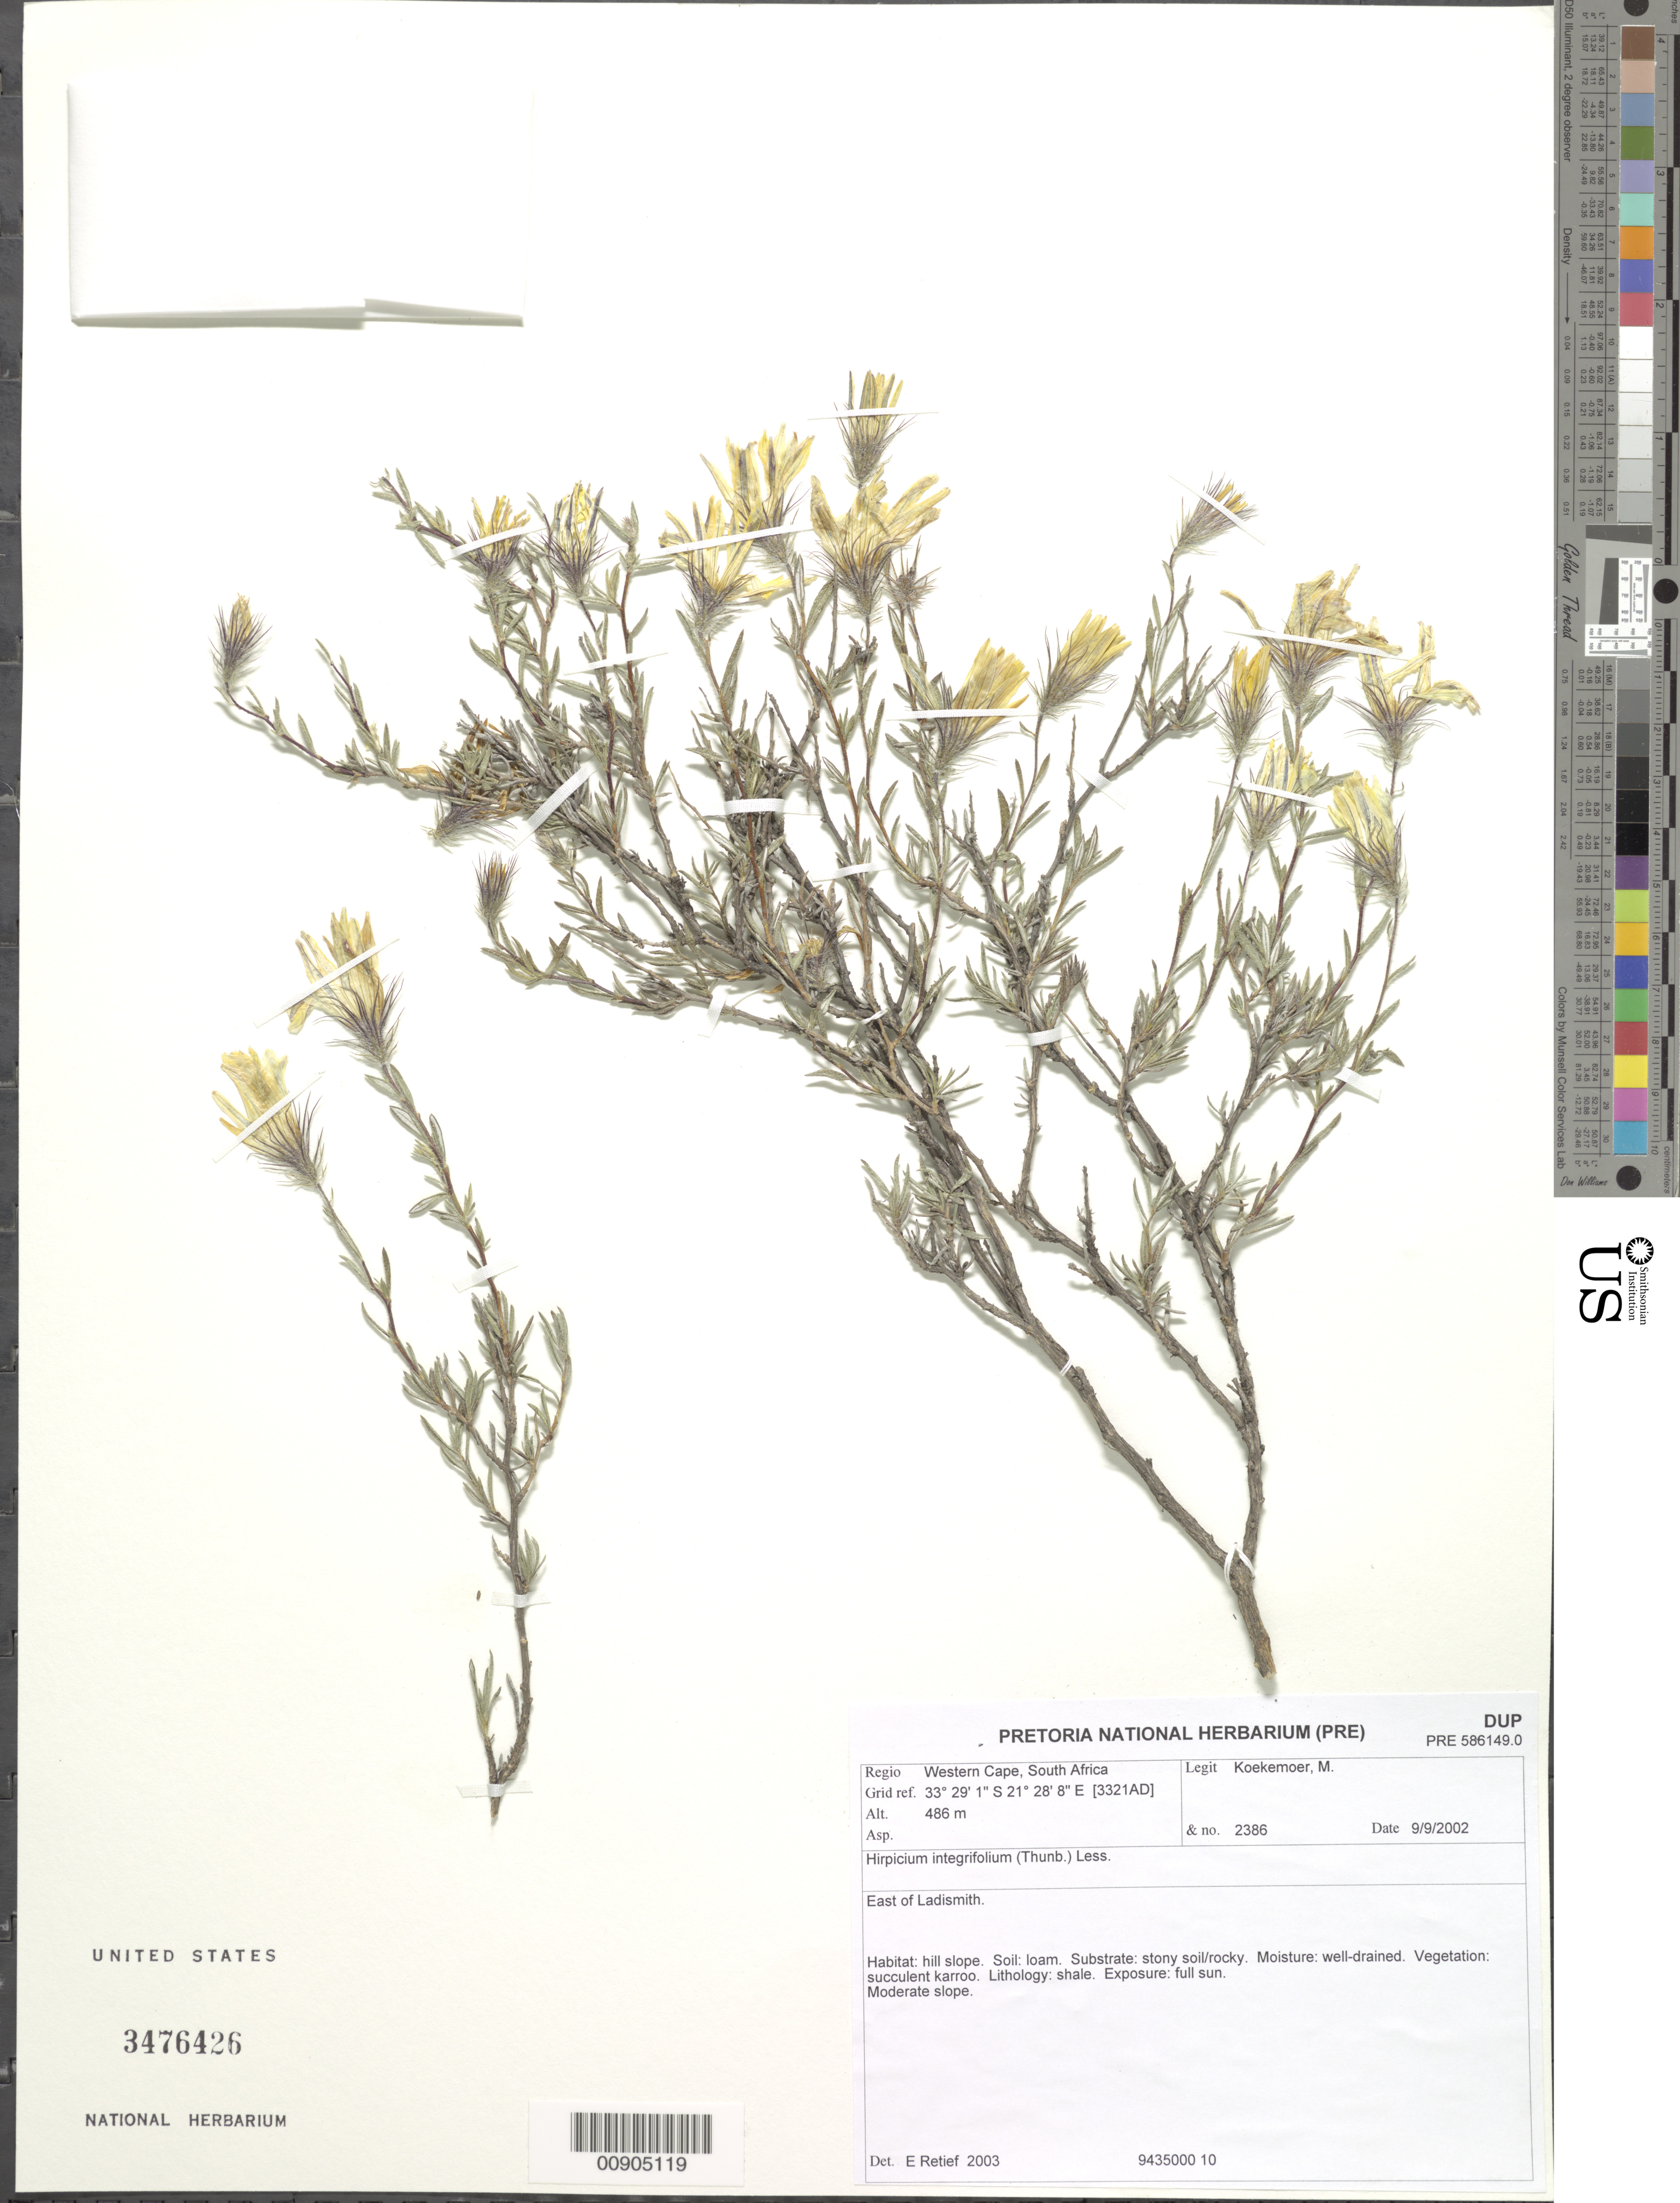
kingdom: Plantae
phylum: Tracheophyta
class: Magnoliopsida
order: Asterales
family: Asteraceae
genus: Hirpicium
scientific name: Hirpicium integrifolium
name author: (Thunb.) Less.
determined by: Retief, E.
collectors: M. Koekemoer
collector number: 2386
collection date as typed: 9 September 2002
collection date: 2002-09-09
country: South Africa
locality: Western Cape, E of Ladismith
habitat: Succulent karroo, hill slope, loam, stony soil/rocky, well-drained, full sun, moderate slope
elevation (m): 486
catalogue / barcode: US 3476426